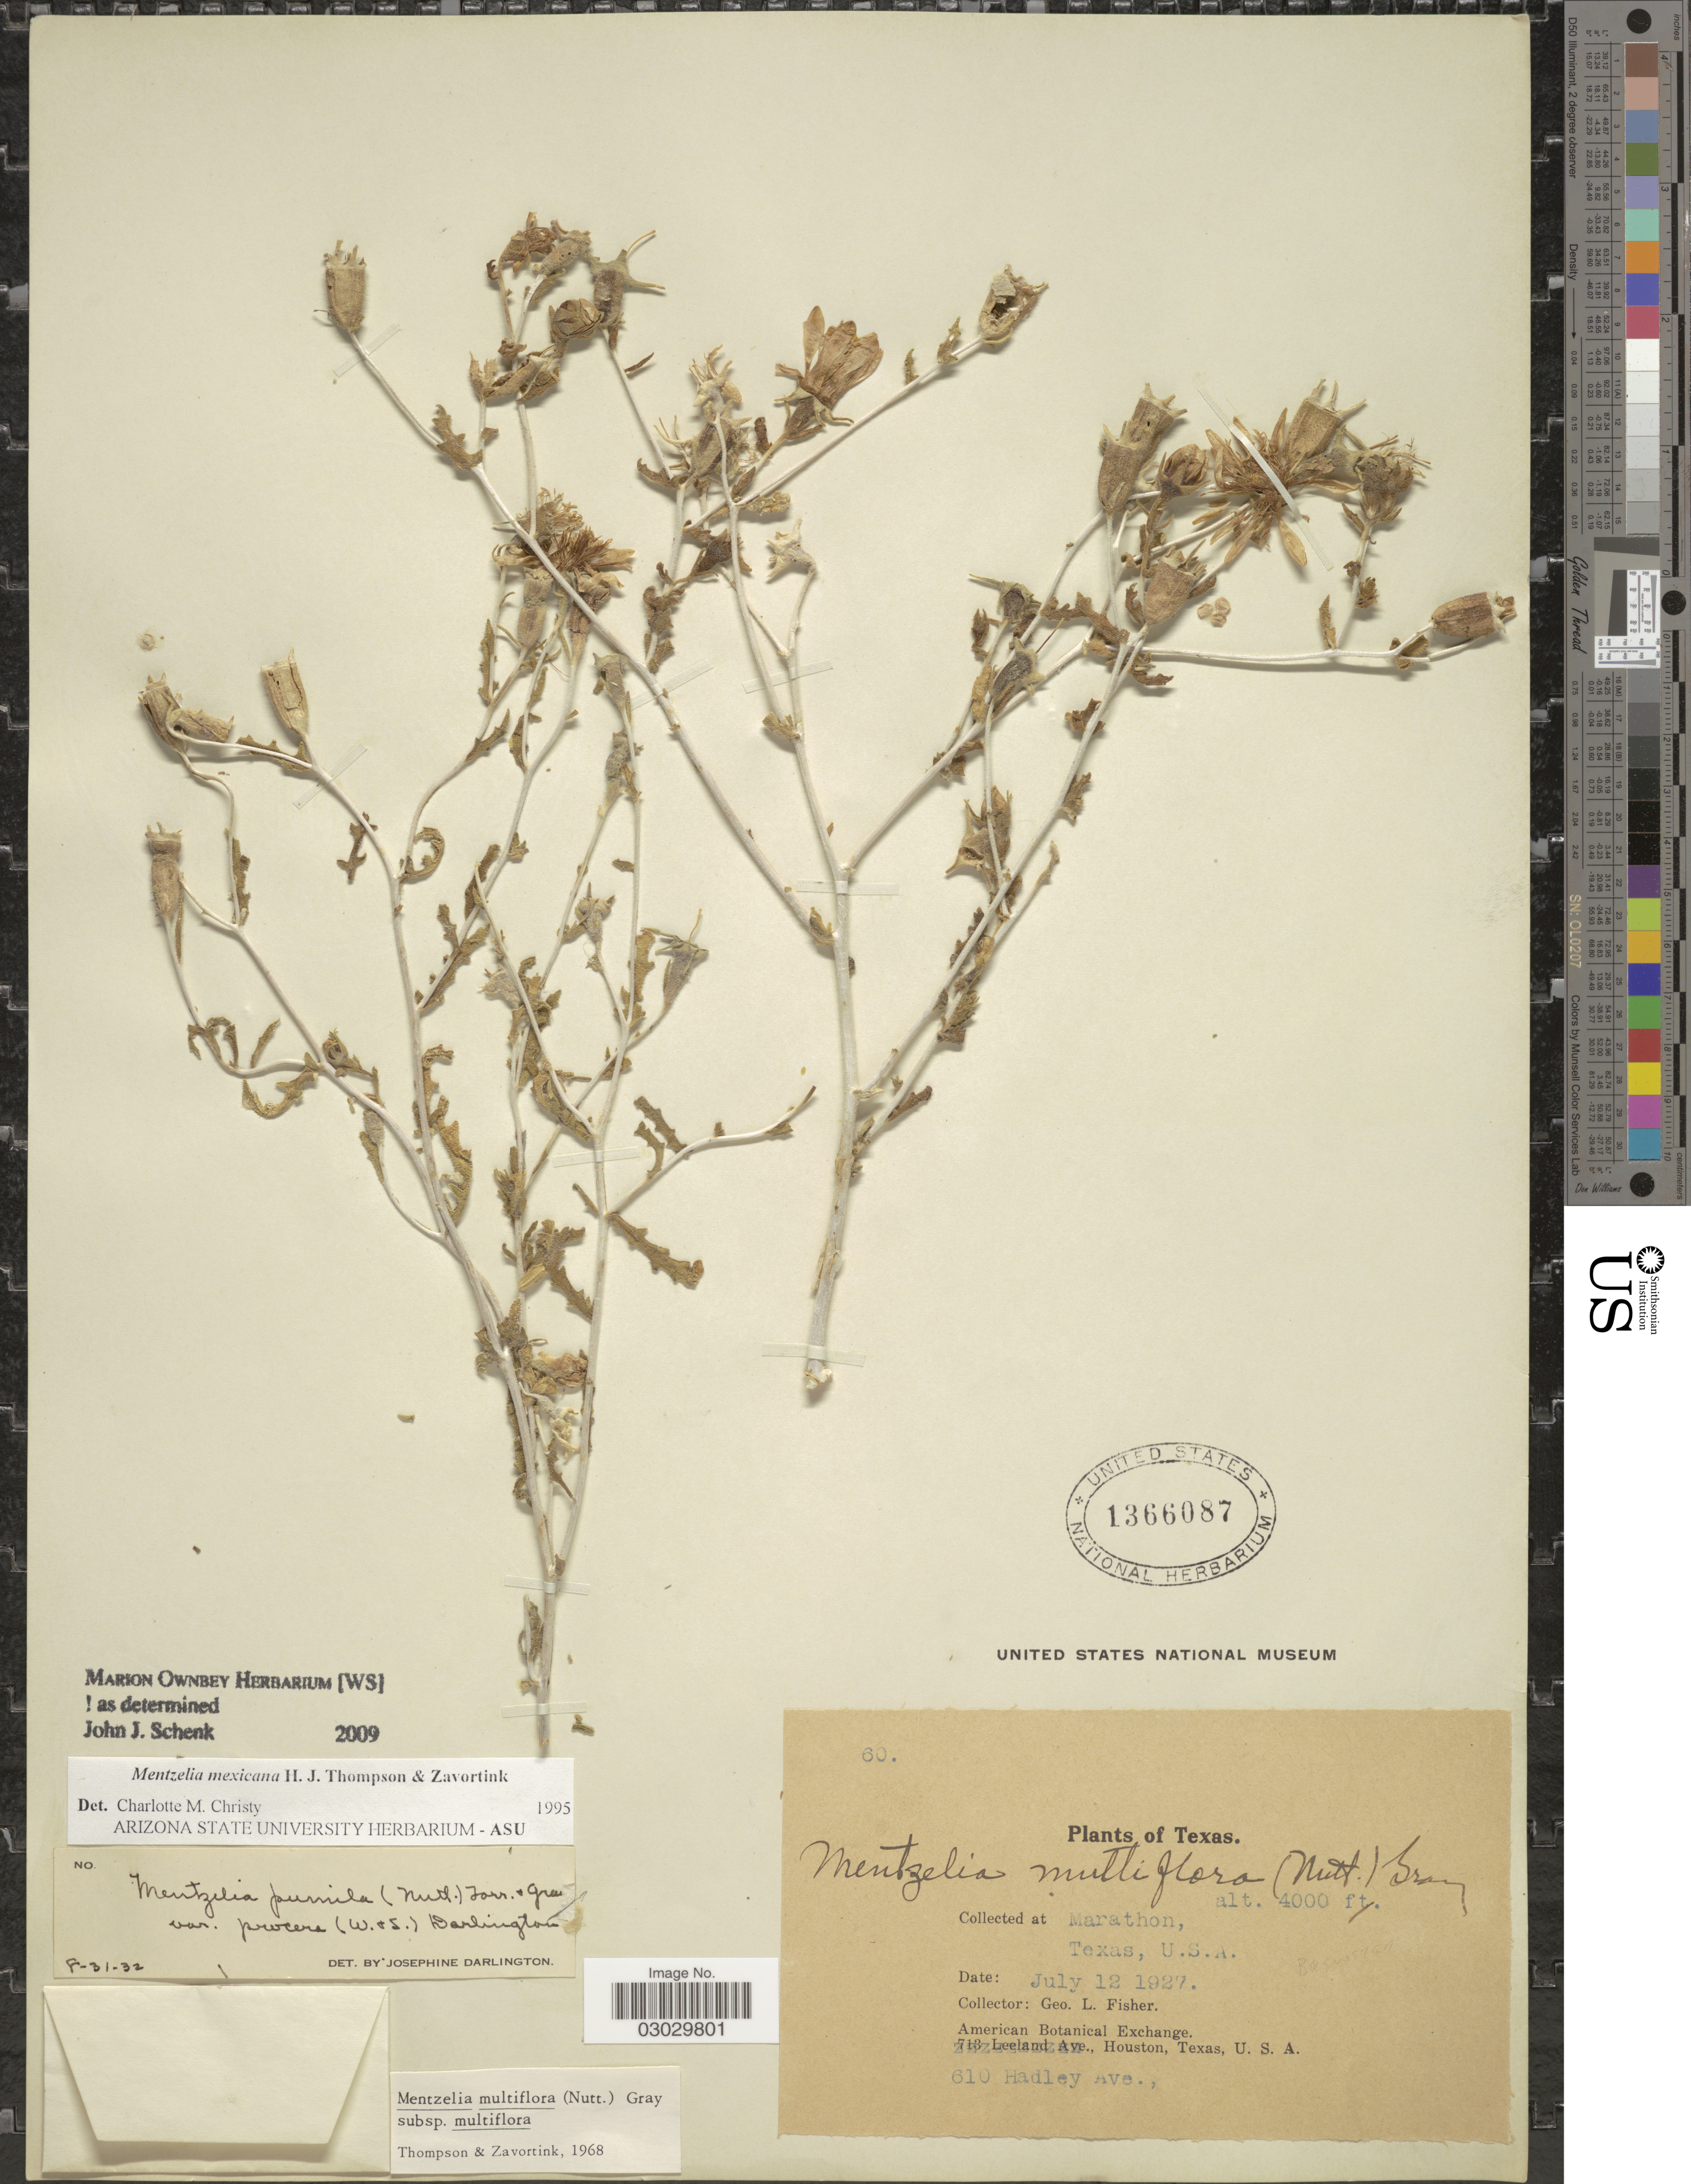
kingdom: Plantae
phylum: Tracheophyta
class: Magnoliopsida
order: Cornales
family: Loasaceae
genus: Mentzelia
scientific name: Mentzelia mexicana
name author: H.J. Thomps. & Zavort.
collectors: G. L. Fisher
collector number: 60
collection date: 1927-07-12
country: United States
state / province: Texas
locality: Collected at Marathon.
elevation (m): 1219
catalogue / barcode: US 1366087